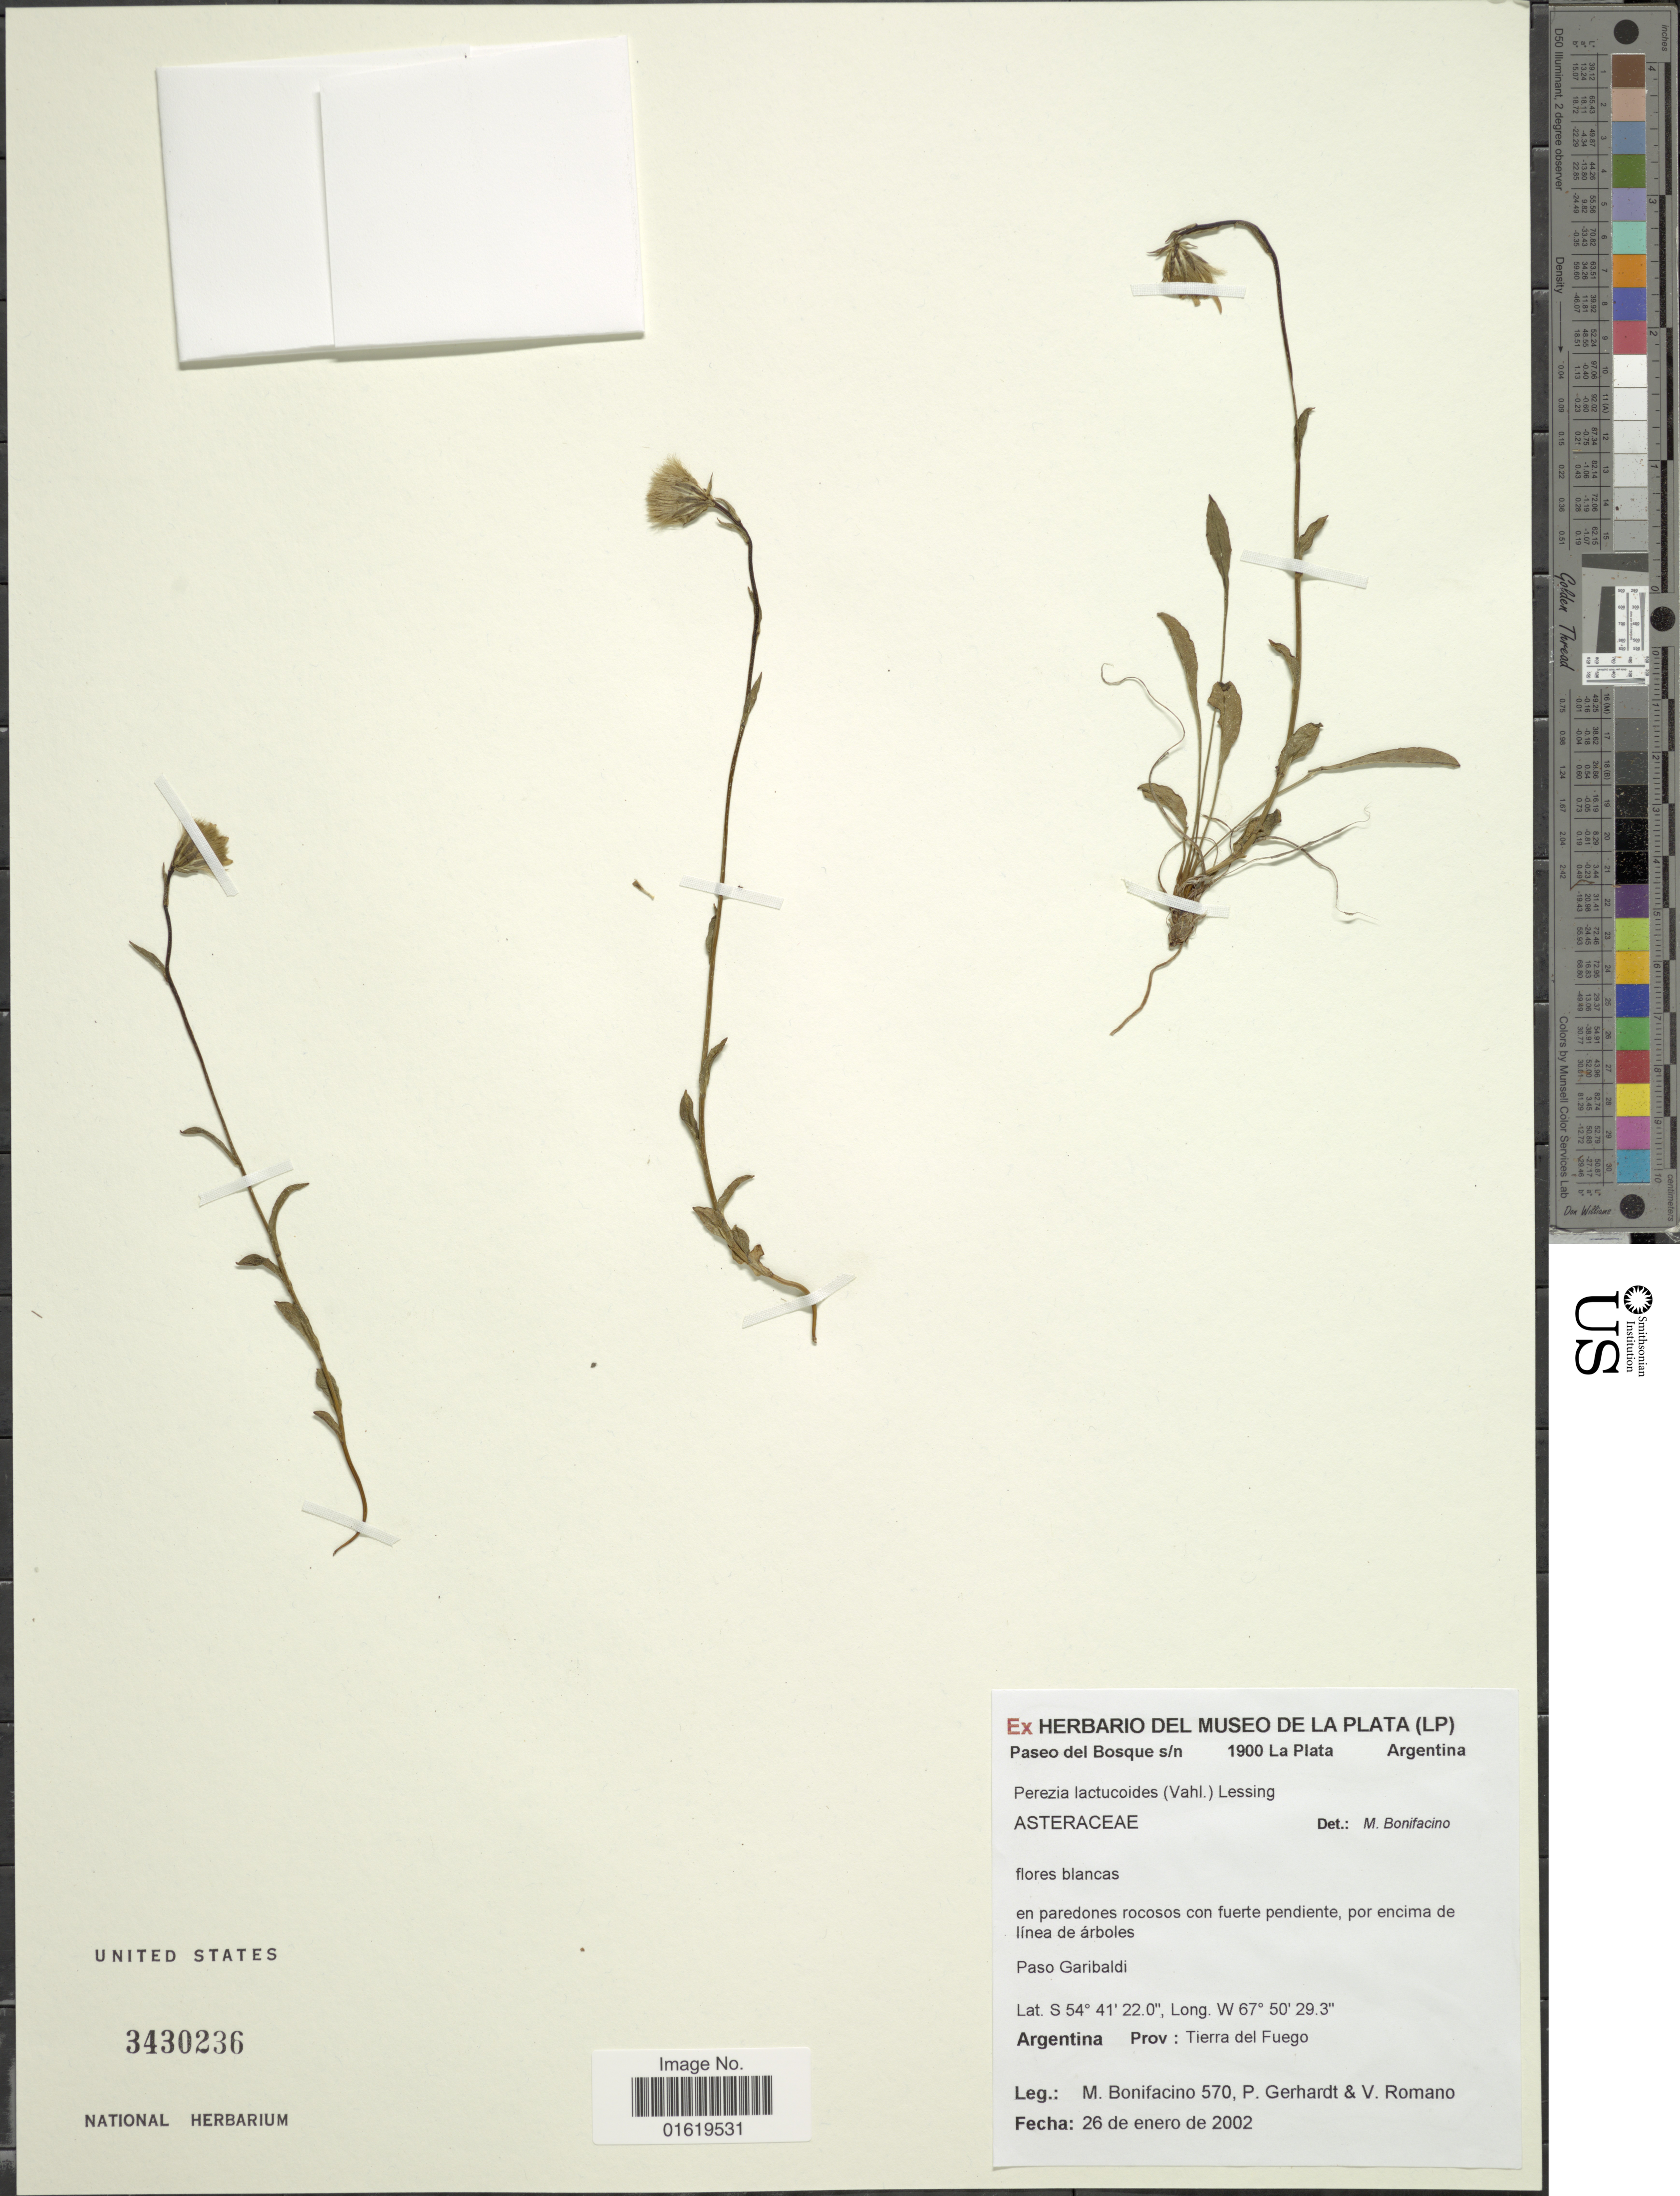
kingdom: Plantae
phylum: Tracheophyta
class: Magnoliopsida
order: Asterales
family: Asteraceae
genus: Perezia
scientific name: Perezia lactucoides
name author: (Vahl) Less.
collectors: M. Bonifacino, P. Gerhardt & V. Romano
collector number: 0570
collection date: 2002-01-26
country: Argentina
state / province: Tierra del Fuego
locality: Paso Garibaldi.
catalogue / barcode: US 3430236